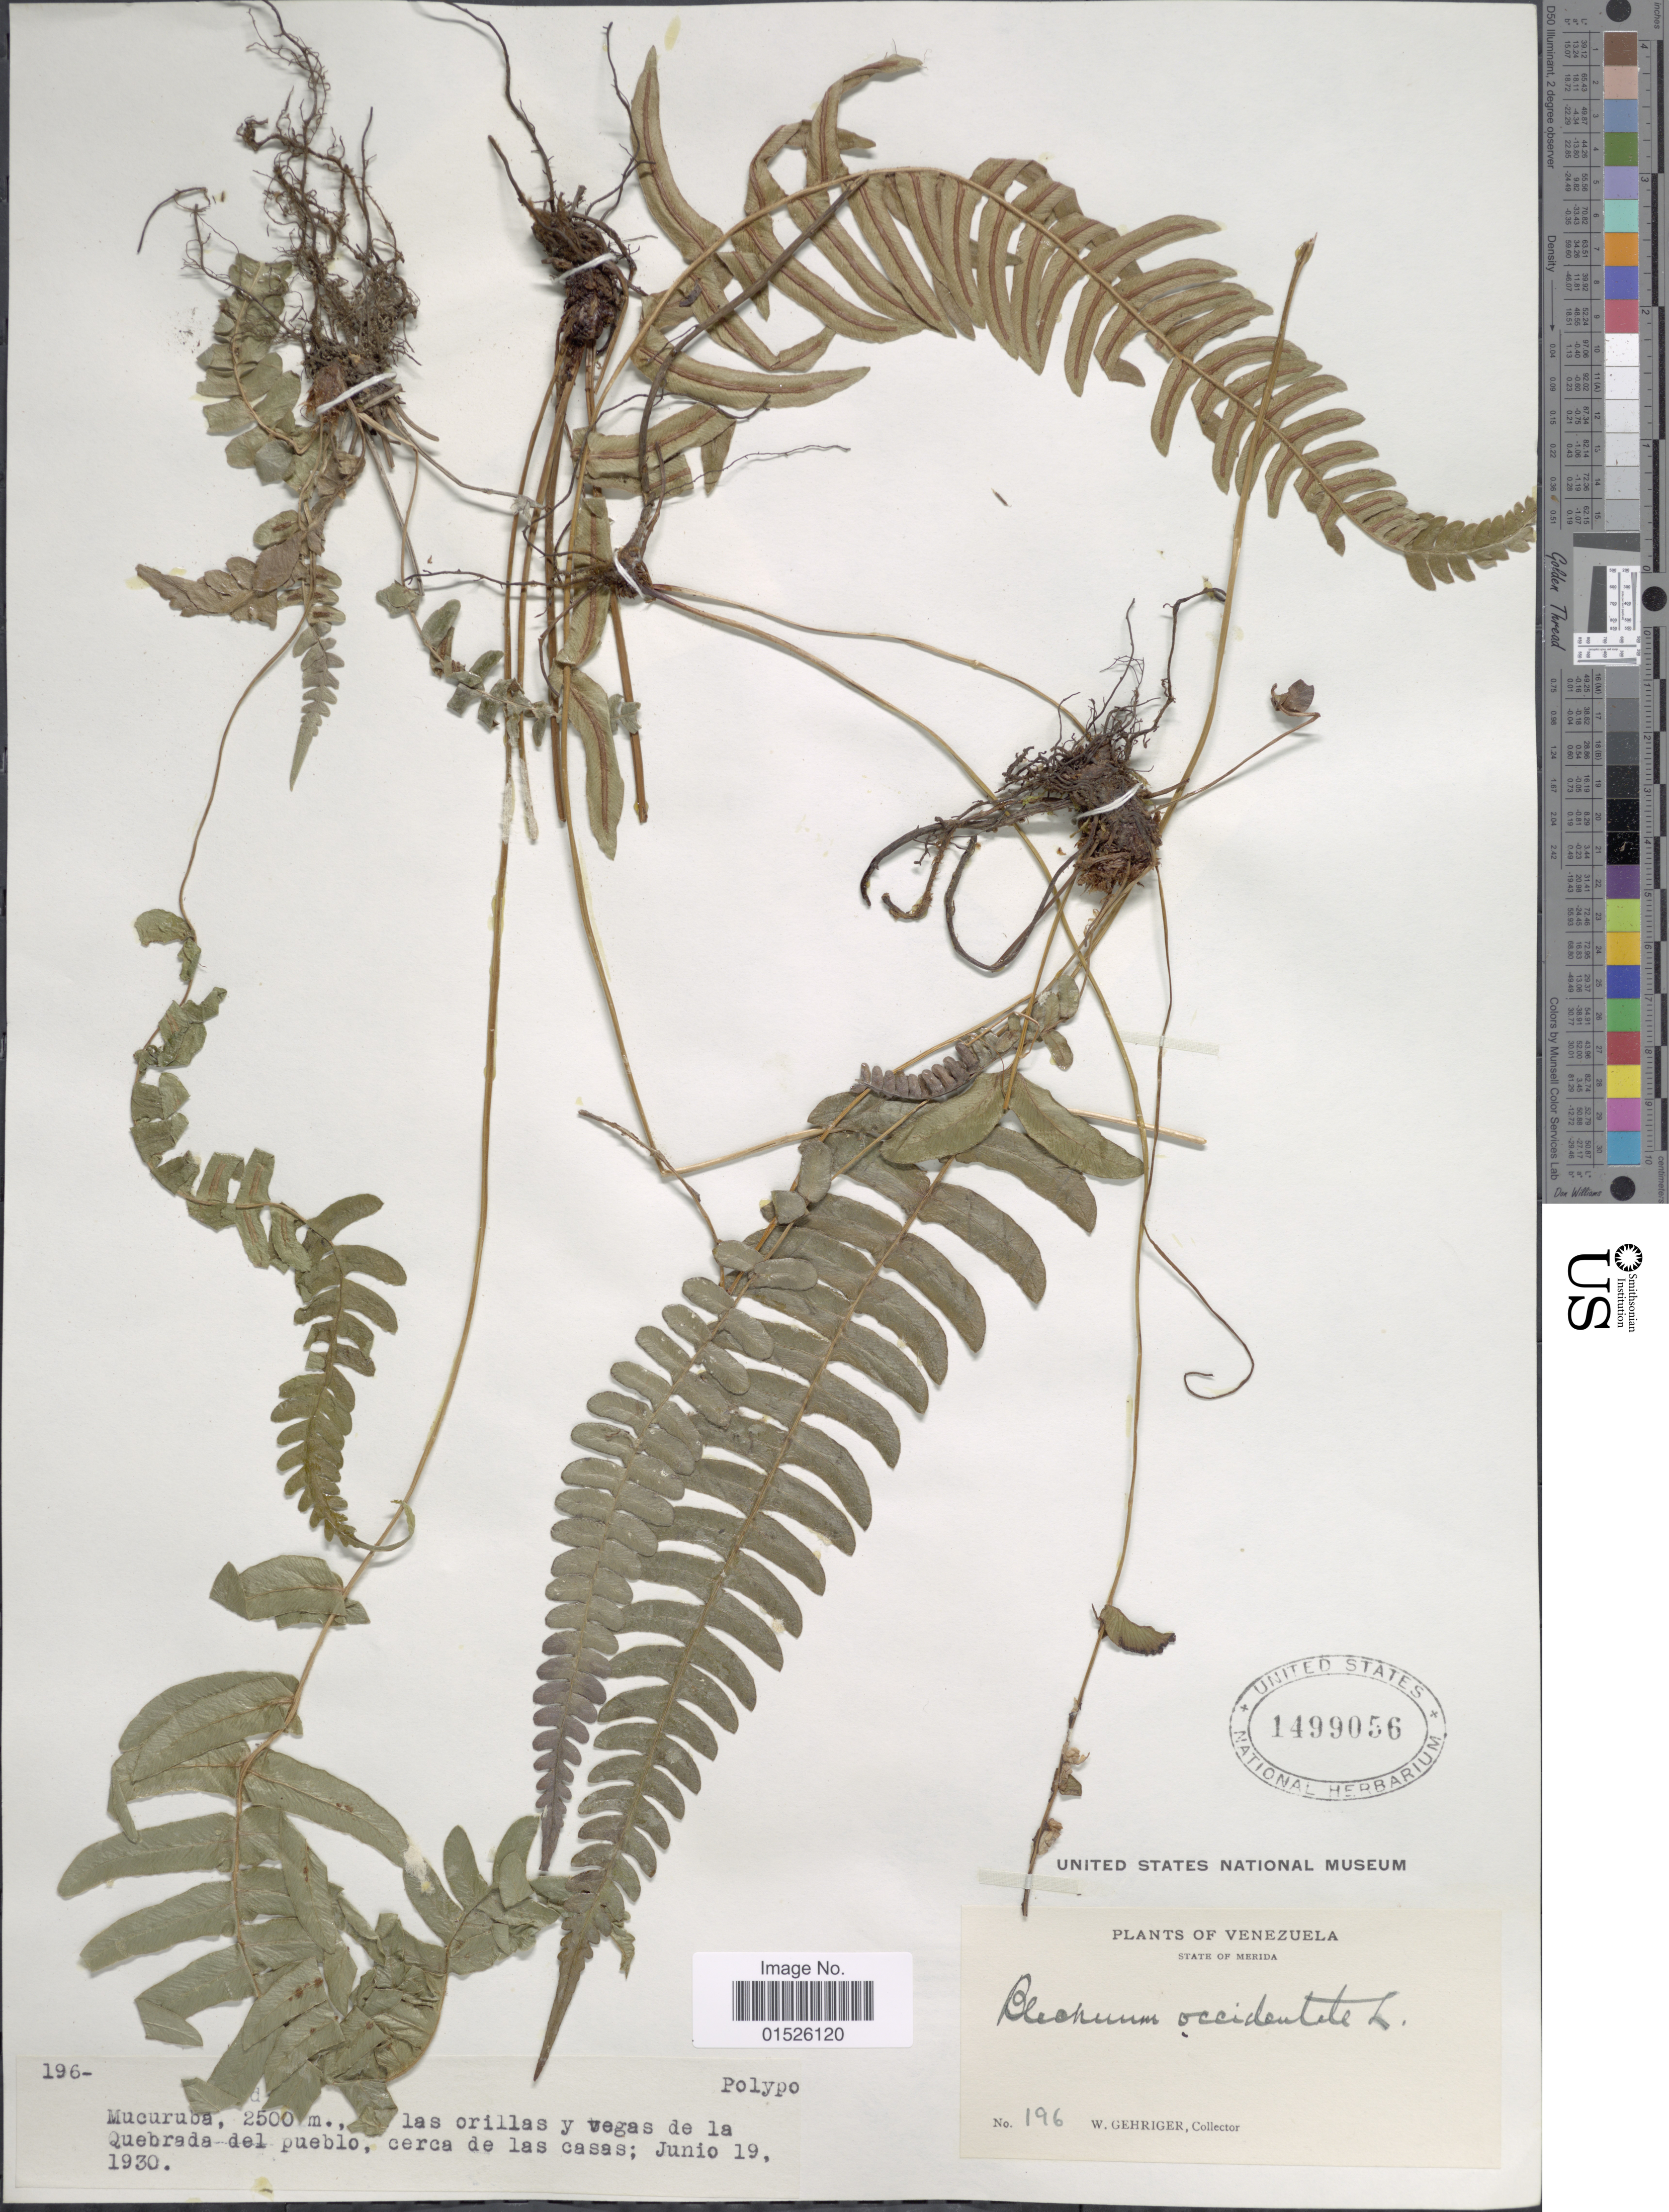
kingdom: Plantae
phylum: Tracheophyta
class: Polypodiopsida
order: Polypodiales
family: Blechnaceae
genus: Blechnum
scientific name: Blechnum glandulosum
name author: Link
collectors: W. Gehriger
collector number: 196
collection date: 1930-06-19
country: Venezuela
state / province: Mérida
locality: Venezuela,State of Merida. Mucuruba, las orillas y vegas de la Quebrada del pueblo, cerca de las casas.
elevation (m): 2500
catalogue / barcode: US 1499056